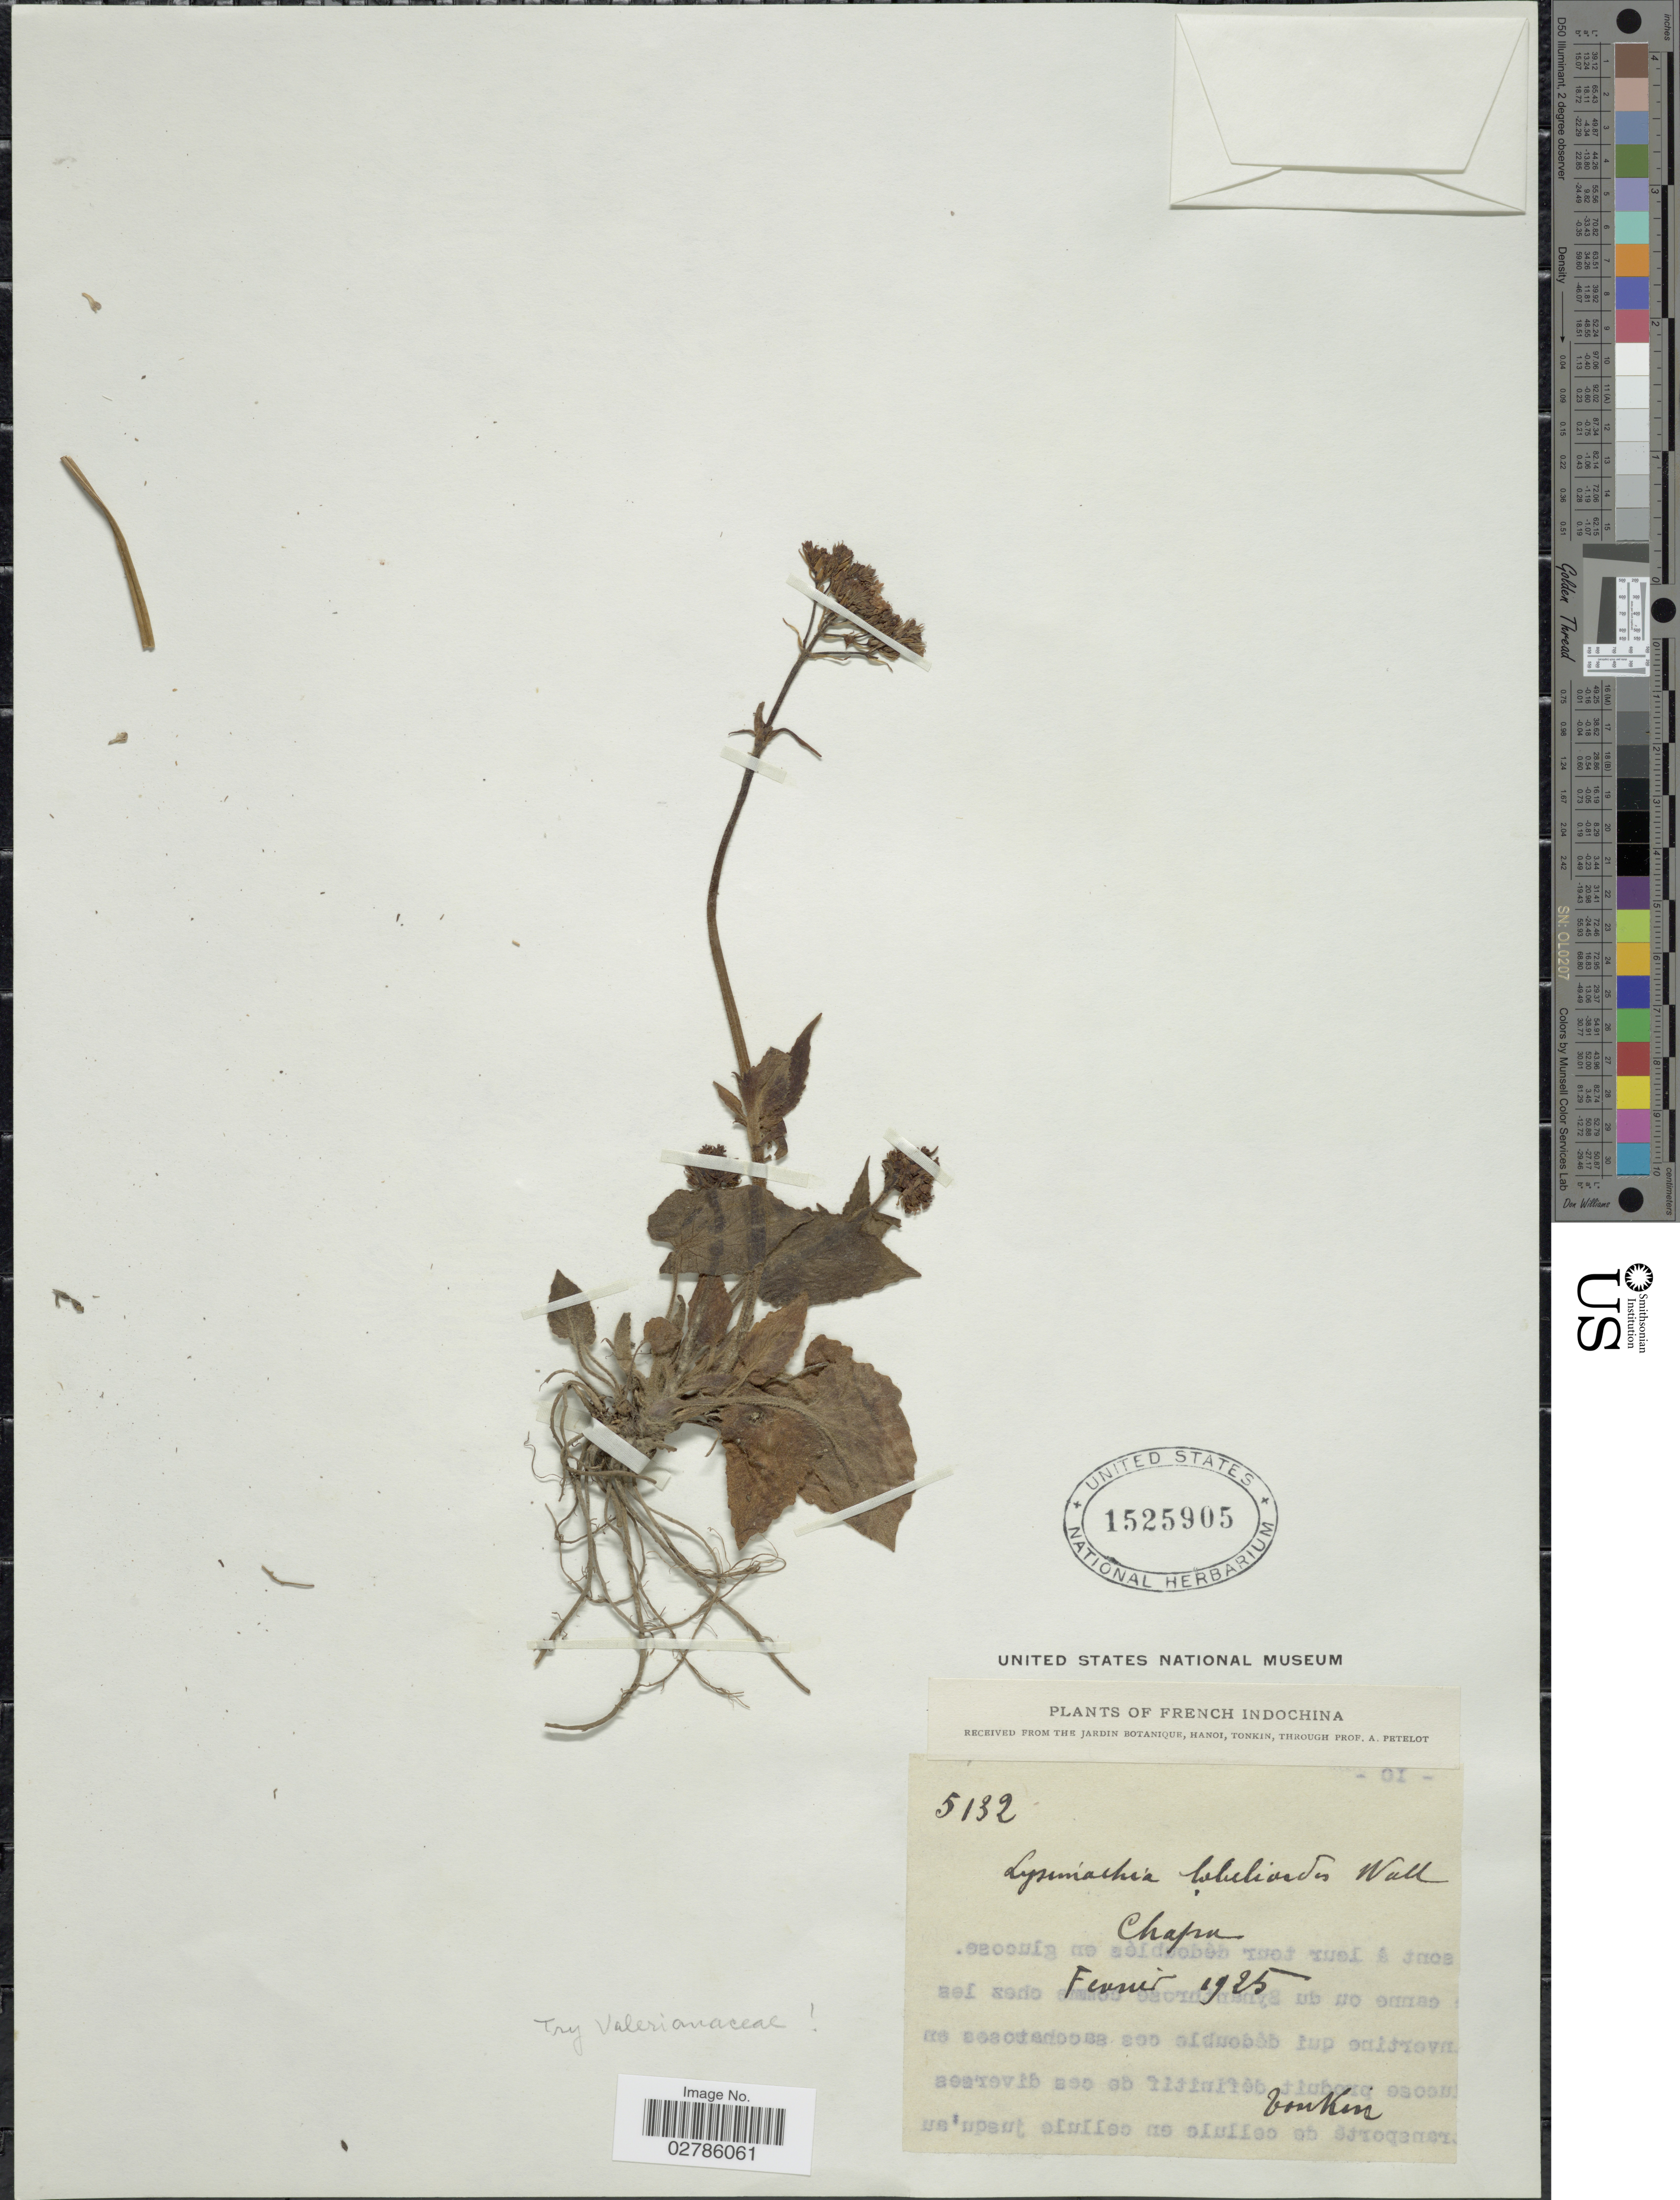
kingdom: Plantae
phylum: Tracheophyta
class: Magnoliopsida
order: Dipsacales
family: Caprifoliaceae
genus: Valeriana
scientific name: Valeriana sp.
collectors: -. Chapin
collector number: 5132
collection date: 1925-02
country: Vietnam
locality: French Indochina. Tonkin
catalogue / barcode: US 1525905